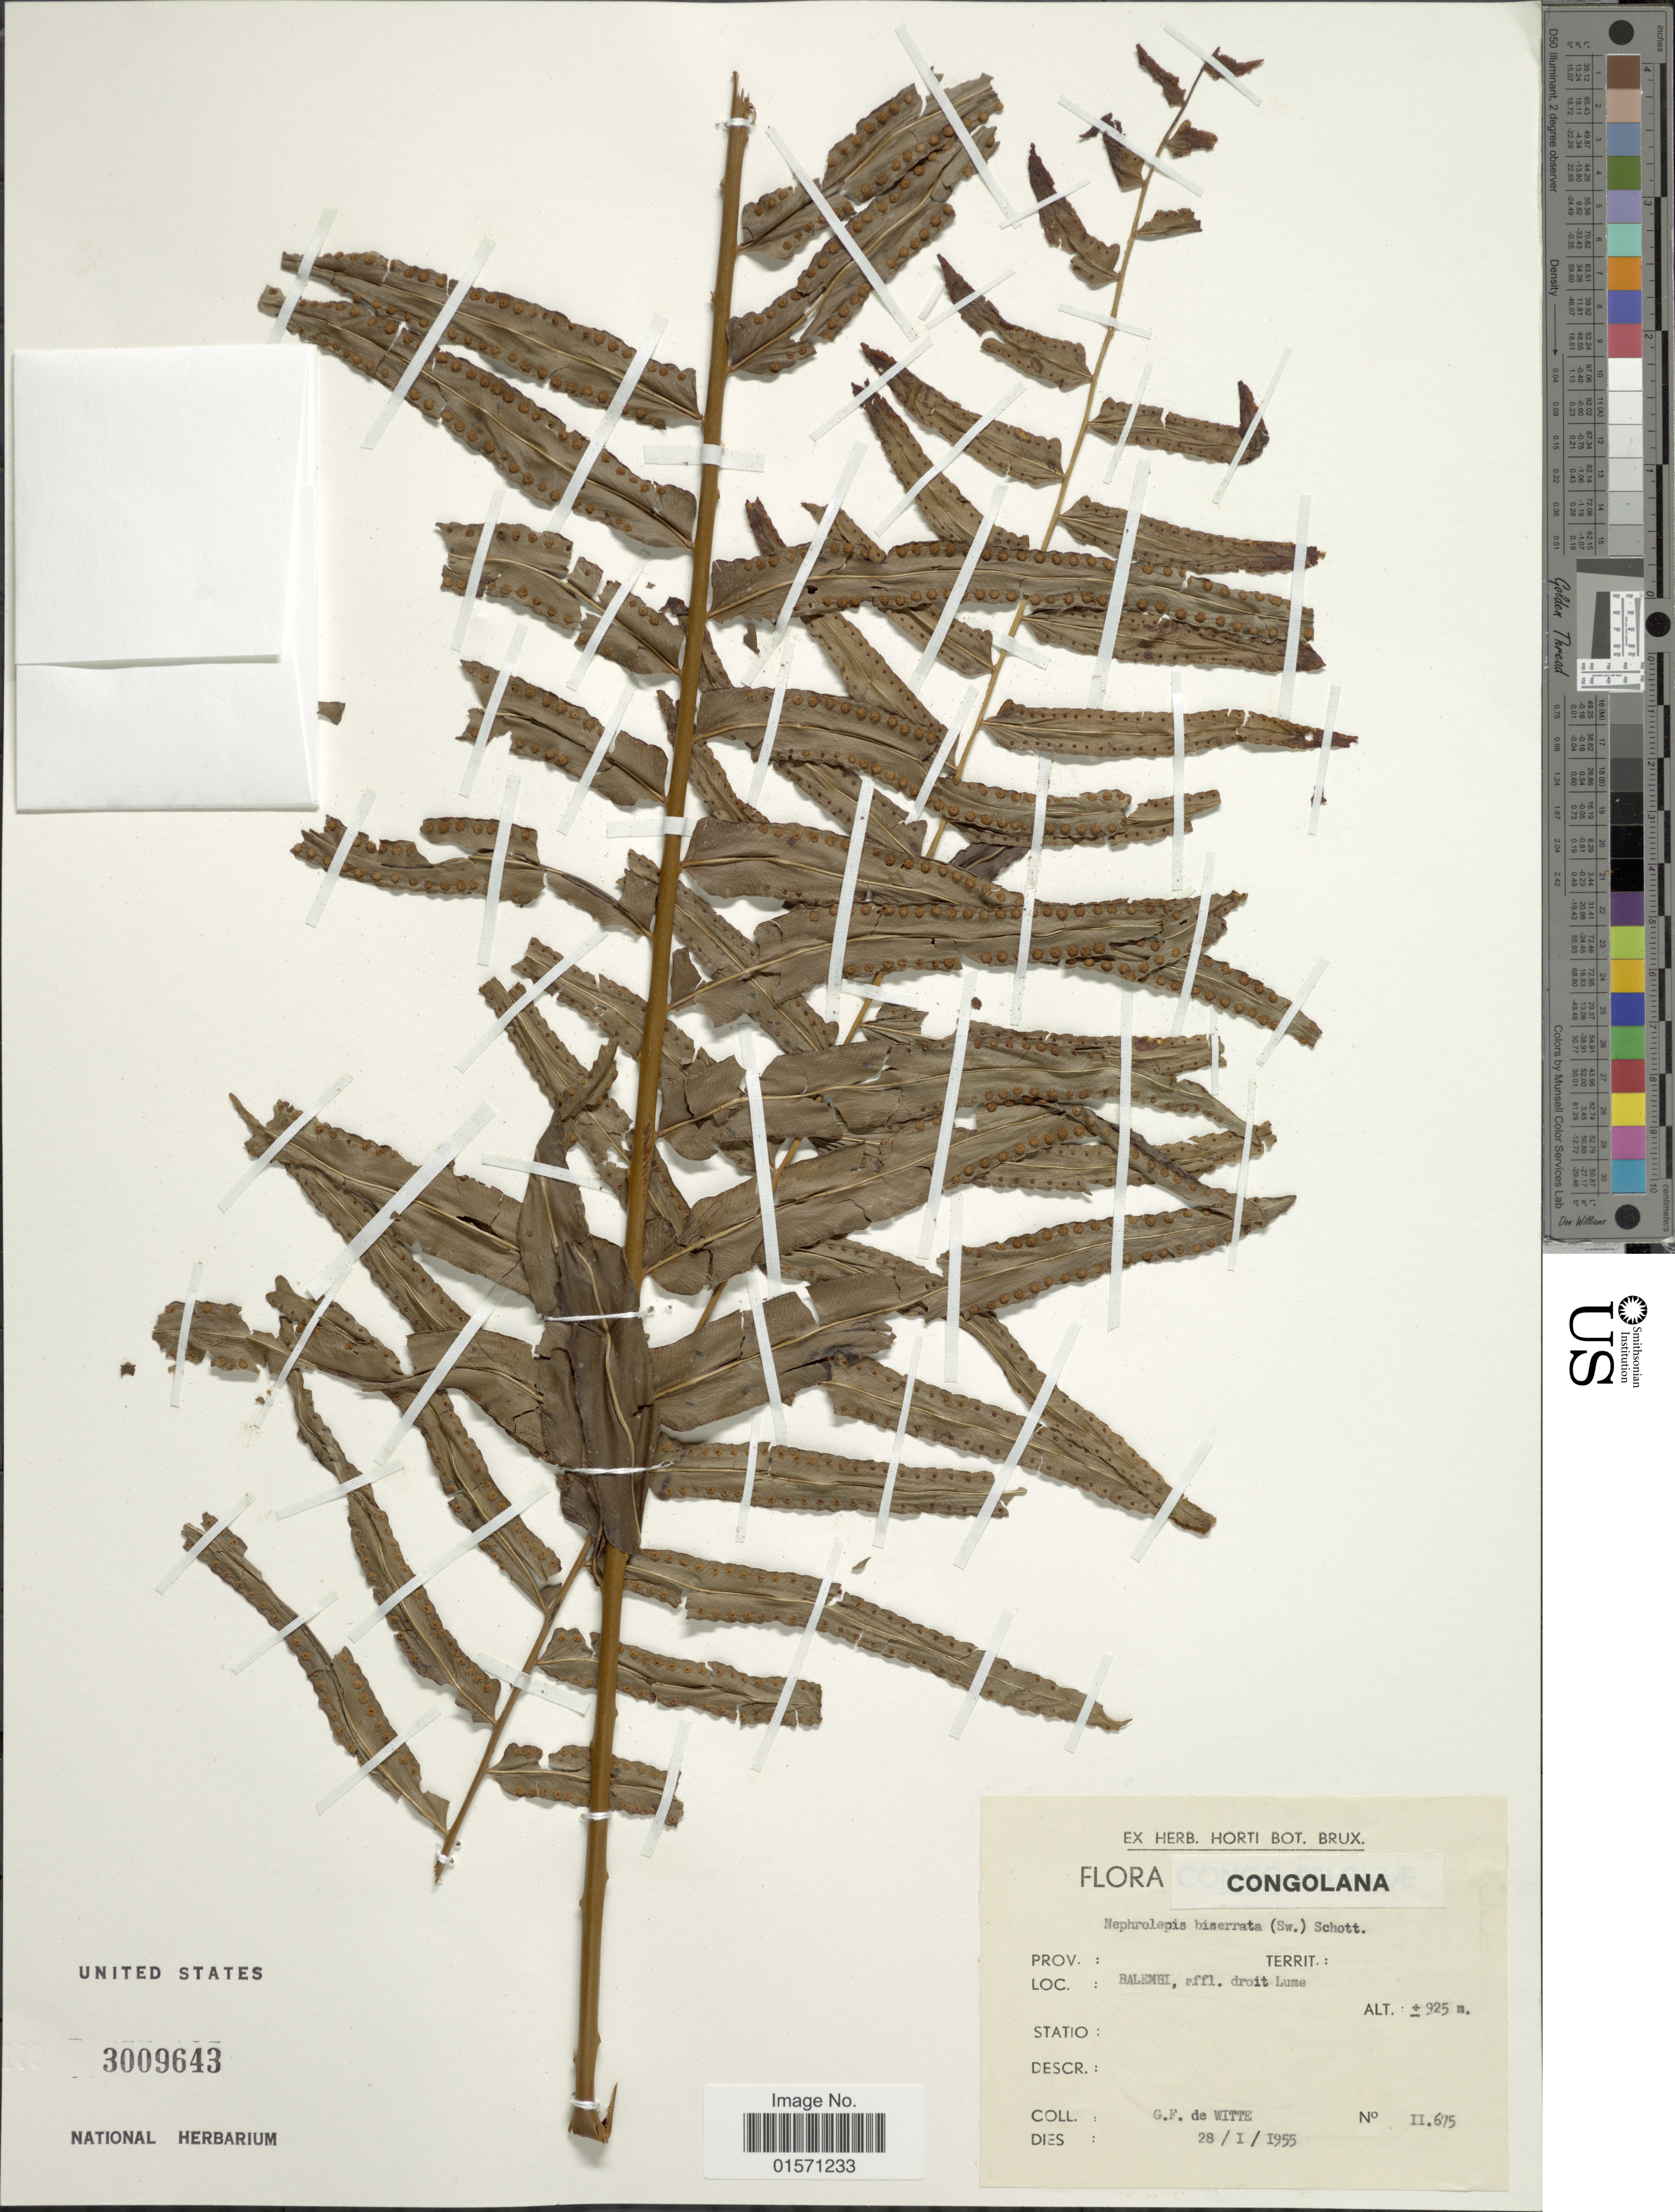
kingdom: Plantae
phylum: Tracheophyta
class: Polypodiopsida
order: Polypodiales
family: Nephrolepidaceae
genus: Nephrolepis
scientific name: Nephrolepis biserrata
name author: (Sw.) Schott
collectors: G. de Witte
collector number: II675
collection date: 1955-01-28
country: Congo, Democratic Republic of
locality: Congolana. Balembi, affl. droit Lume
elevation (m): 925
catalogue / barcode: US 3009643